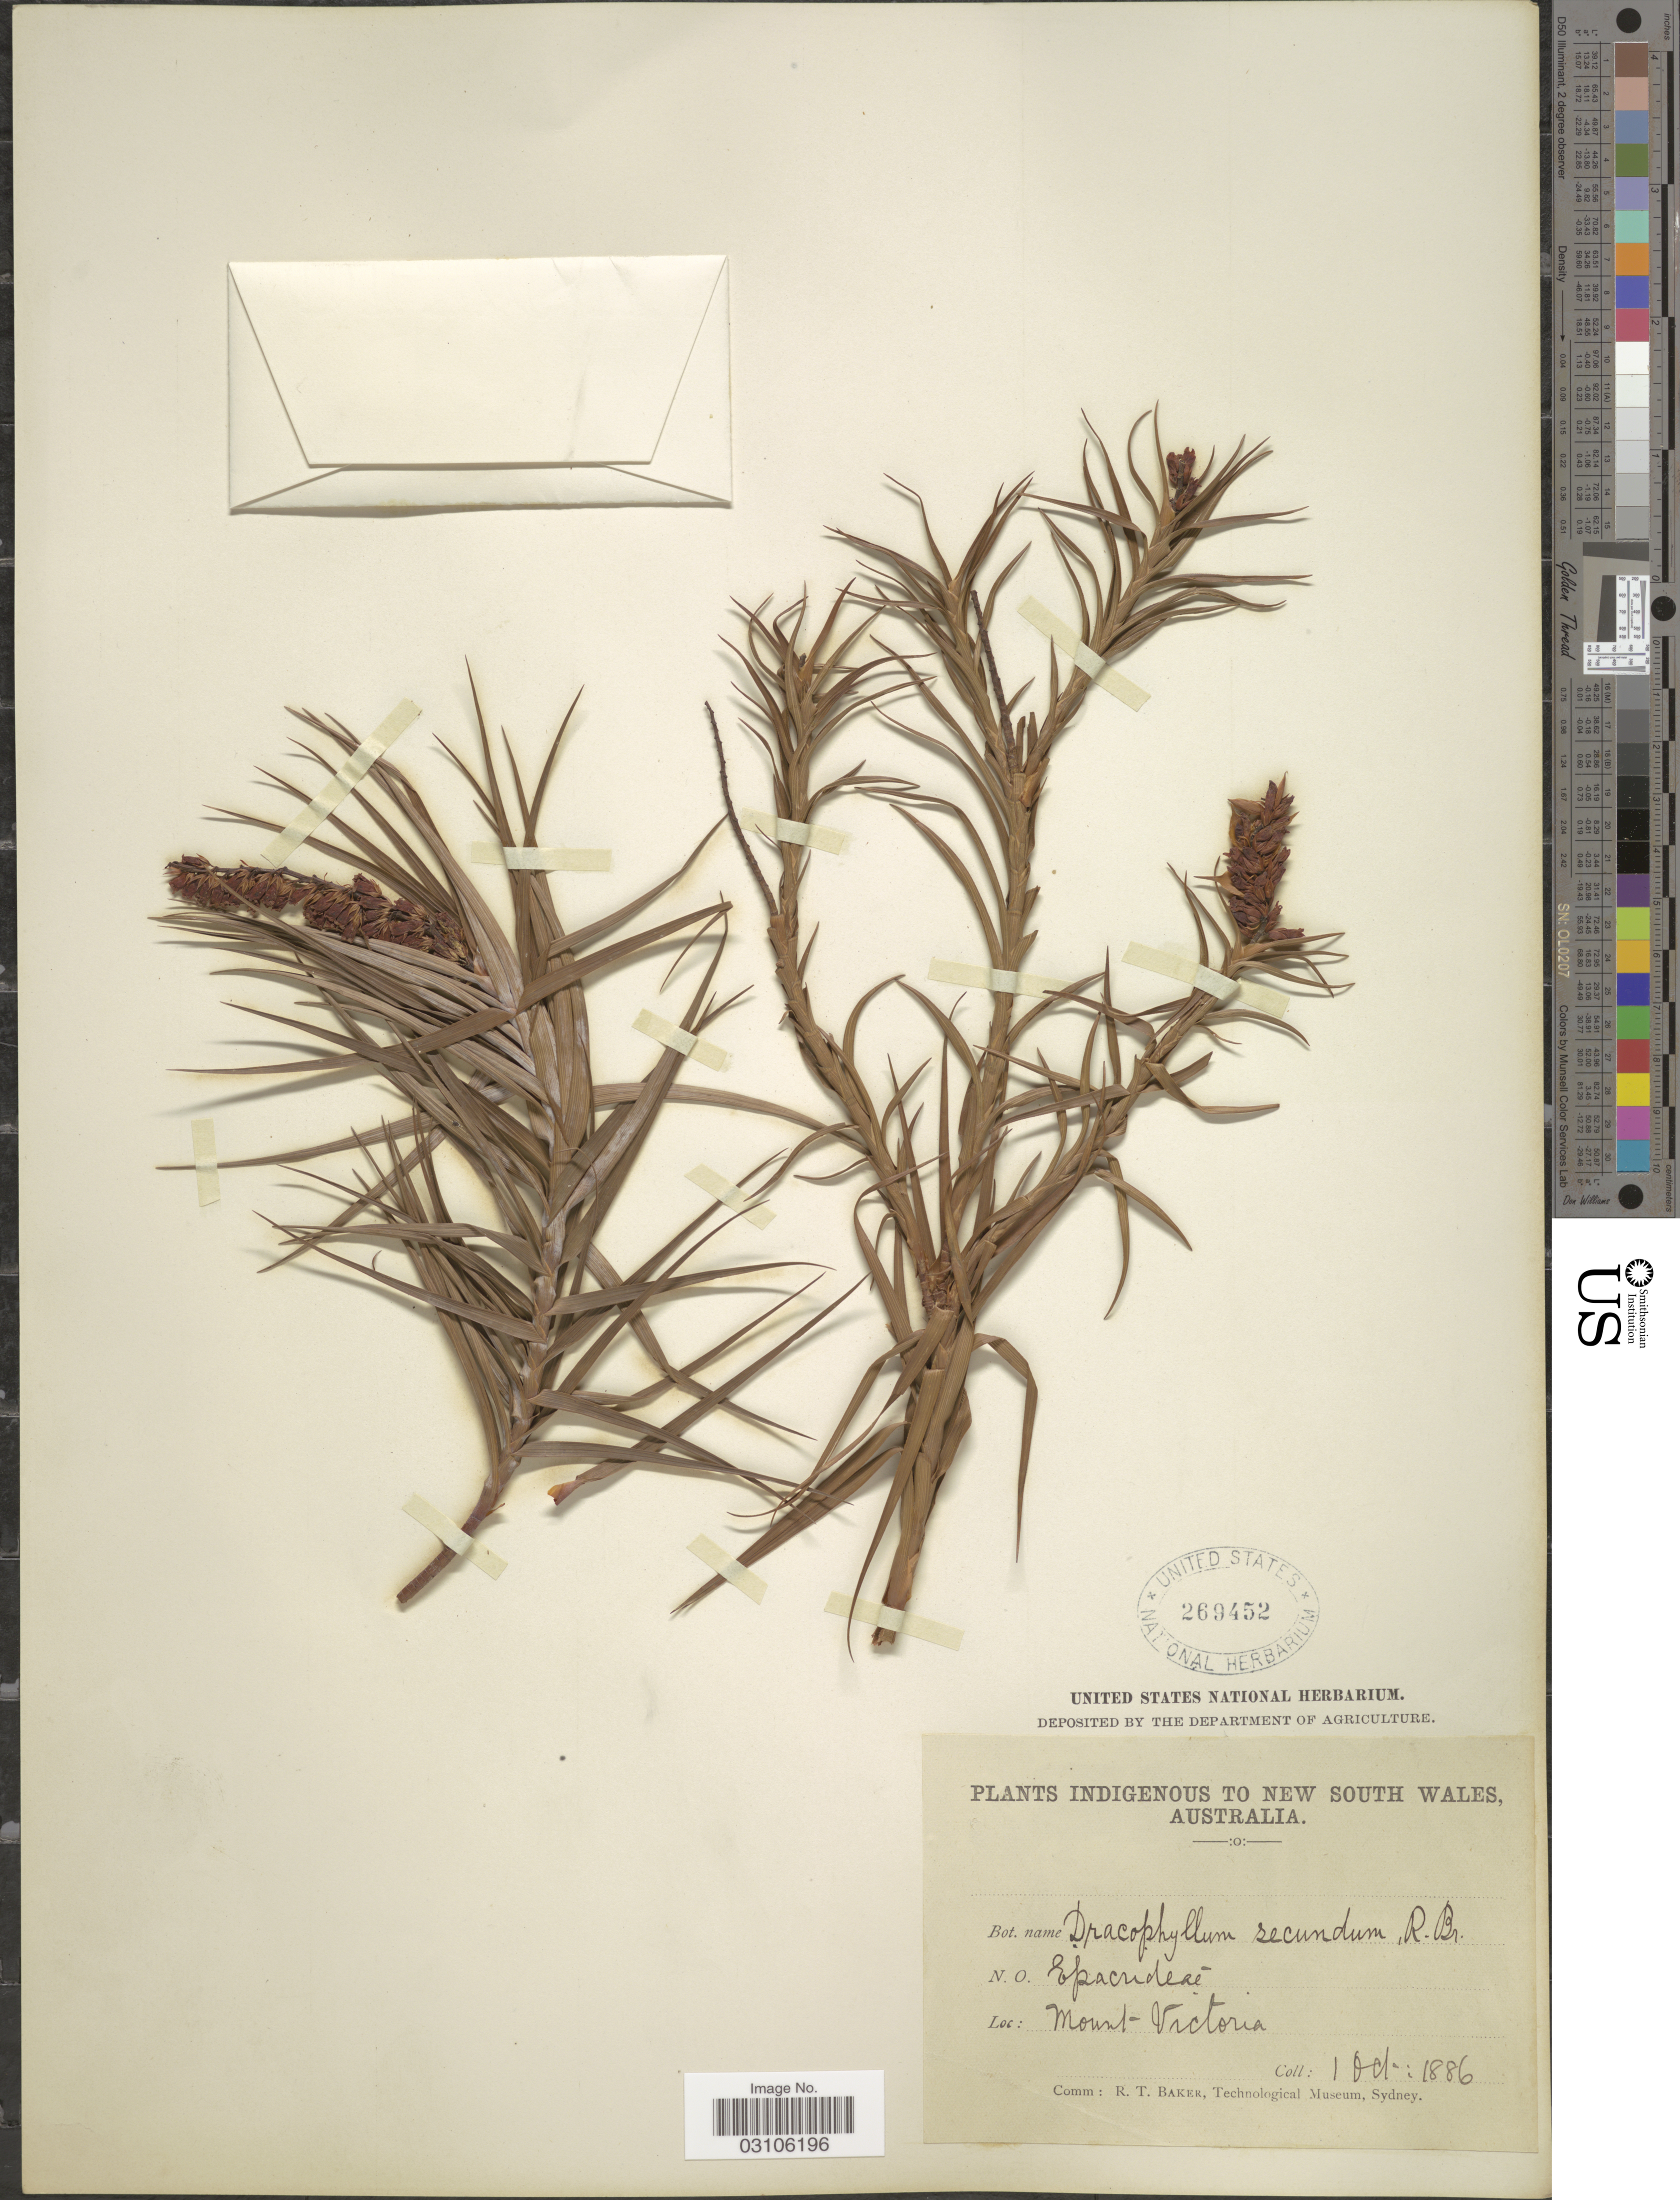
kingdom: Plantae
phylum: Tracheophyta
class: Magnoliopsida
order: Ericales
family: Ericaceae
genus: Dracophyllum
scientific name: Dracophyllum secundum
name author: R. Br.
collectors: ex herb. United States National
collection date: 1886-10-01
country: Australia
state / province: New South Wales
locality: Mount Victoria.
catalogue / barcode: US 269452